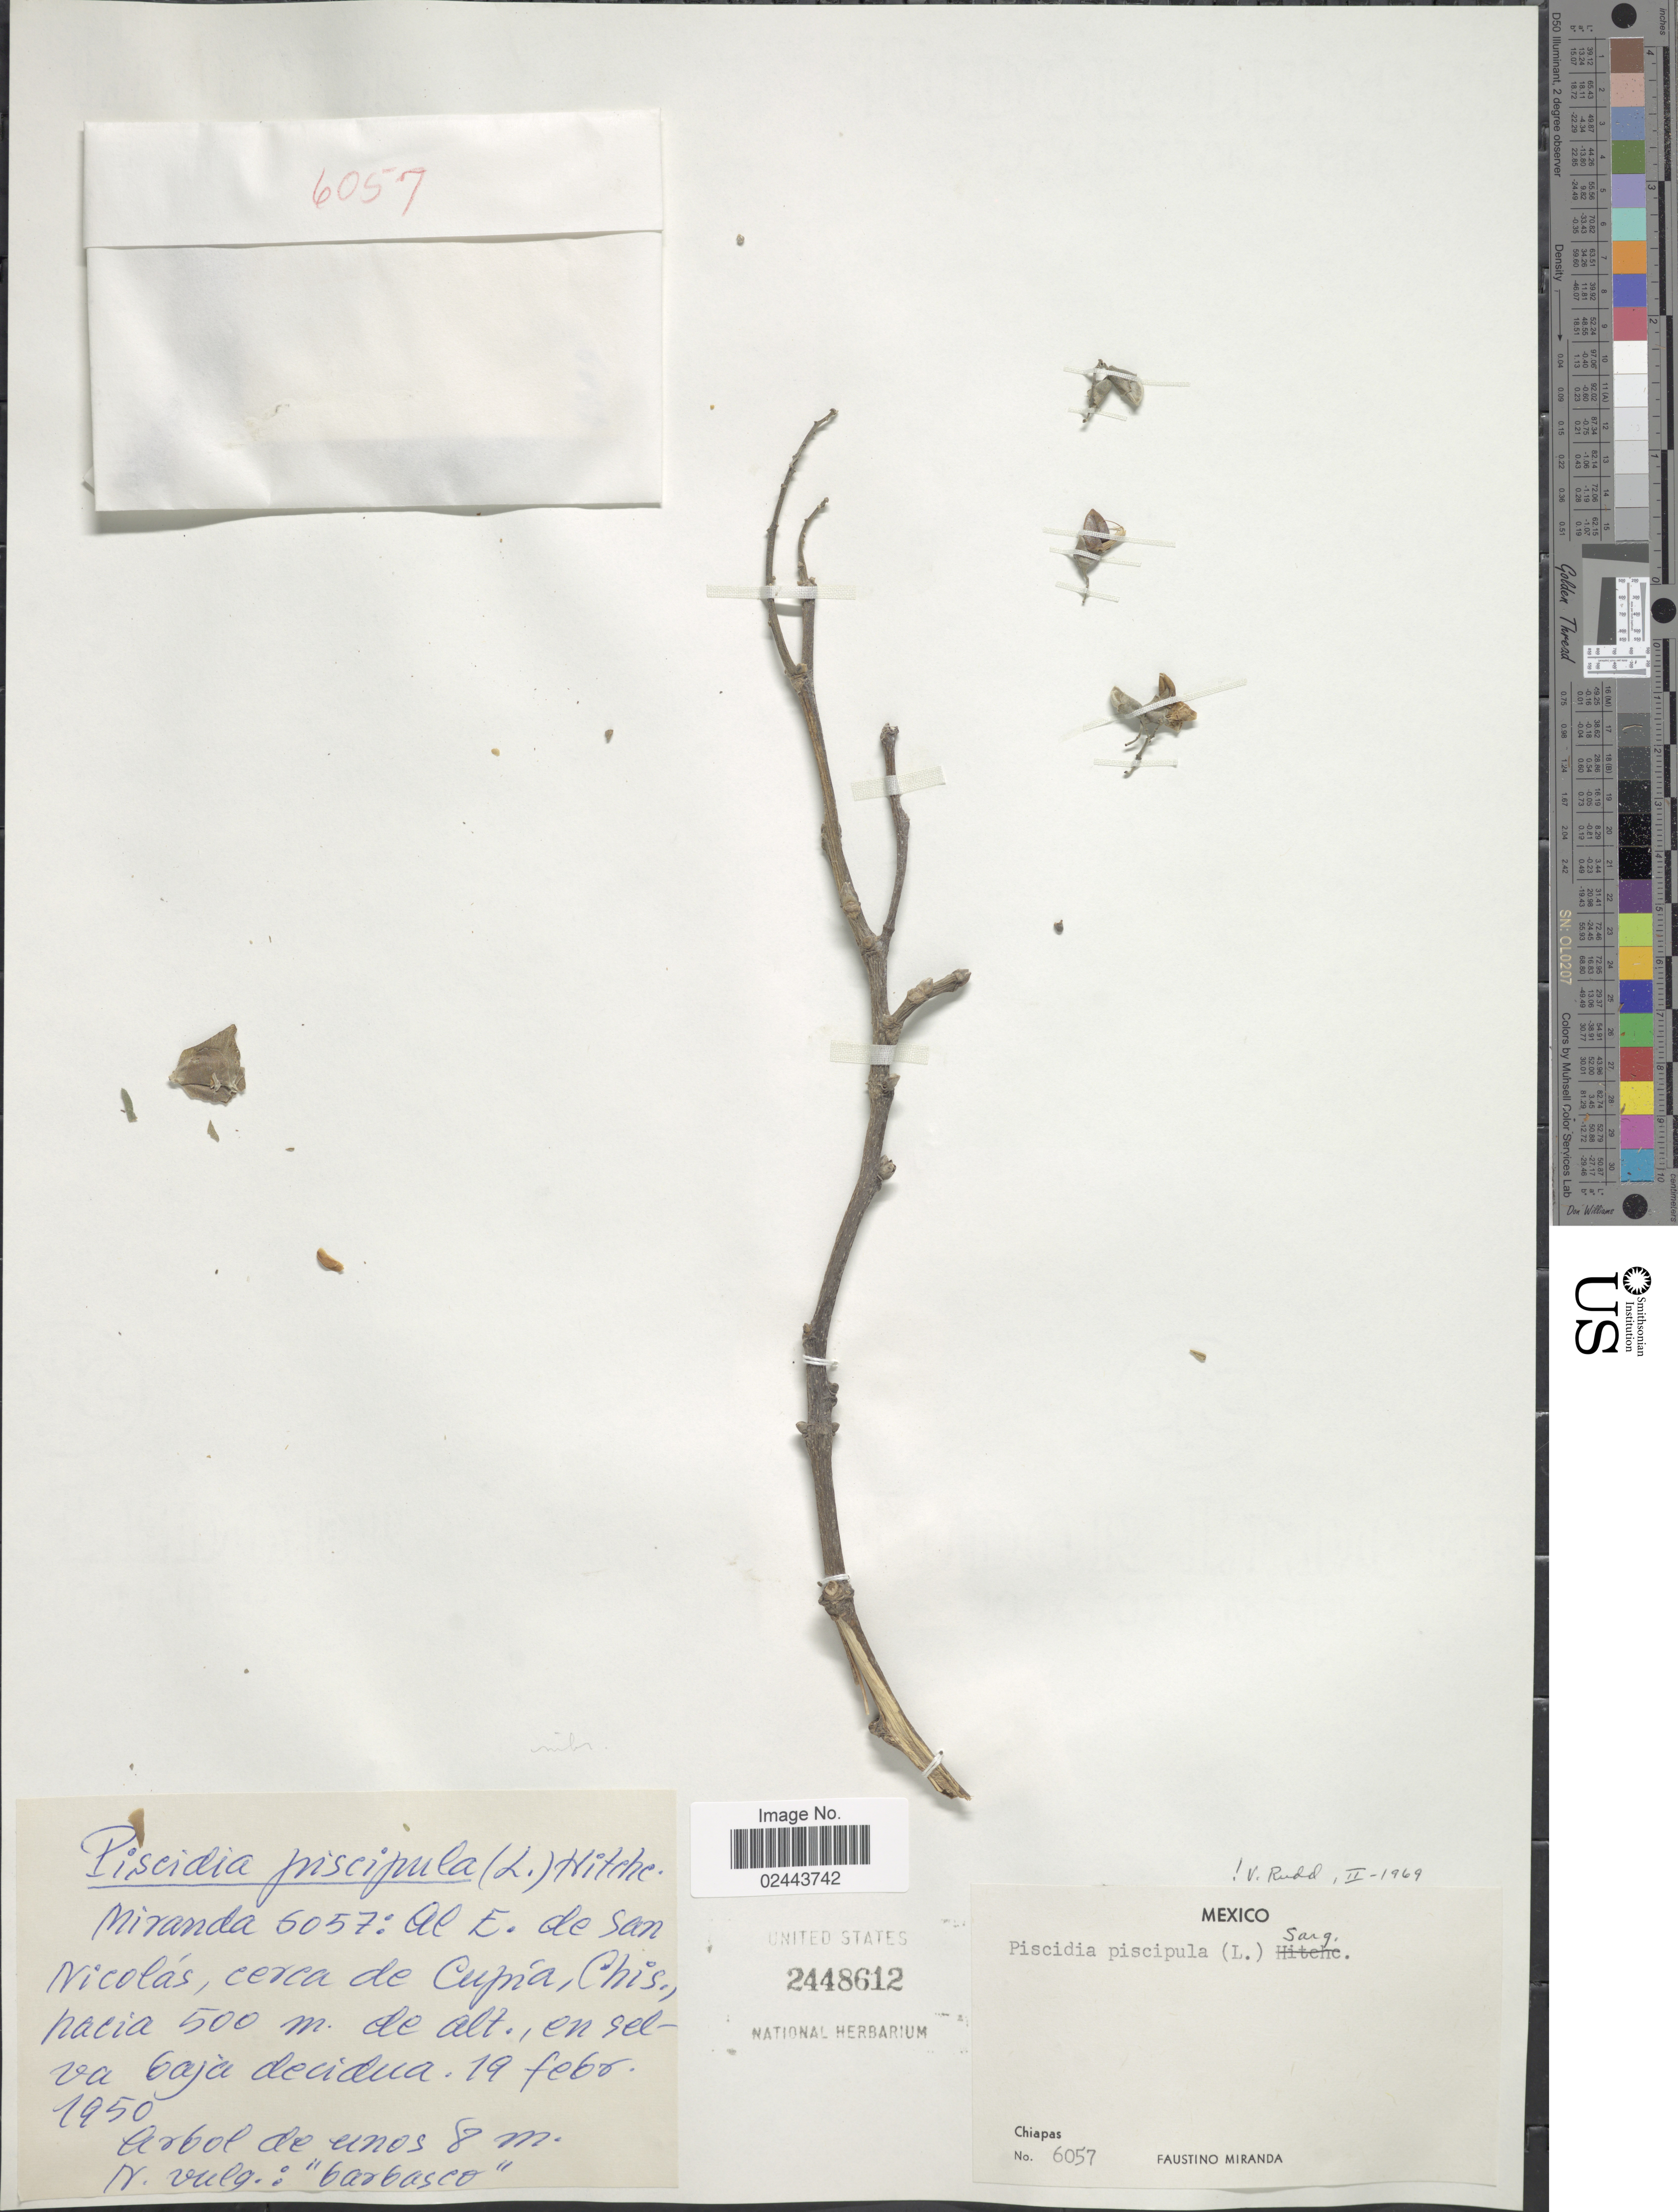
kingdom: Plantae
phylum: Tracheophyta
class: Magnoliopsida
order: Fabales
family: Fabaceae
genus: Piscidia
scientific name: Piscidia piscipula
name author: (L.) Sarg.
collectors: F. Miranda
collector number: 6057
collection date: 1950-02-19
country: Mexico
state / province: Chiapas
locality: Al E. de San Nicolas, cerca de Cupia.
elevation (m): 500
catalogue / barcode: US 2448612